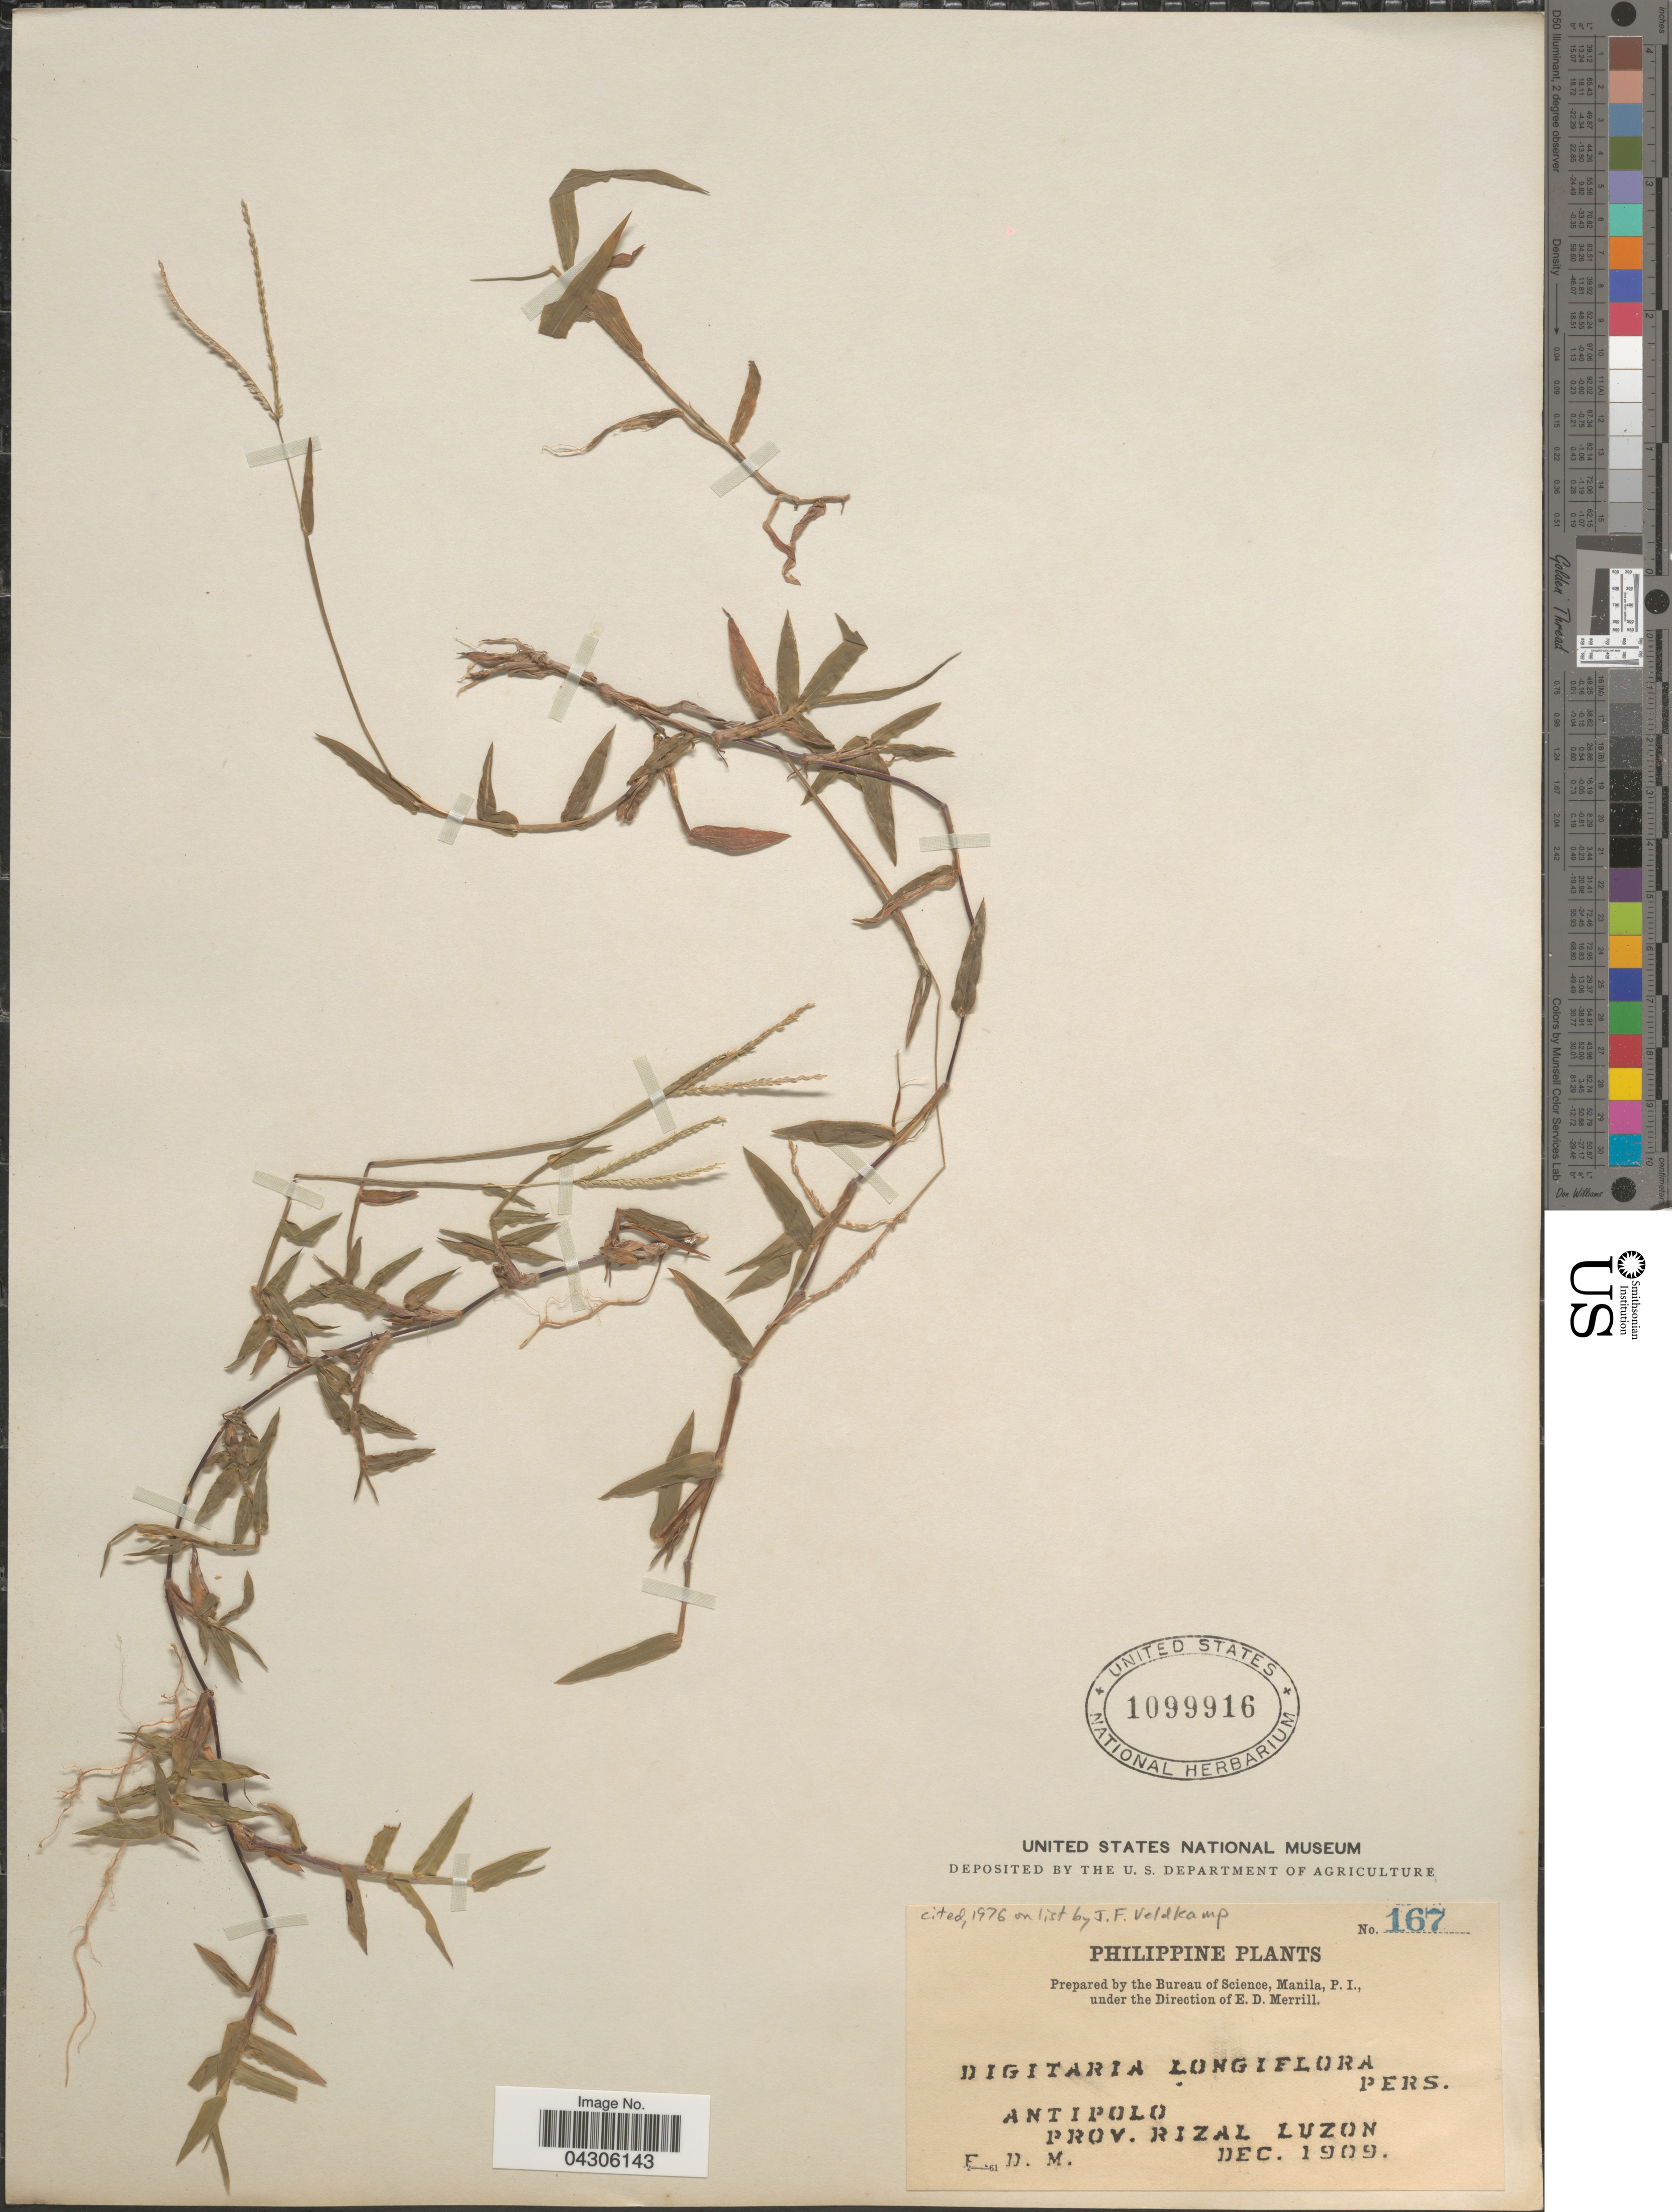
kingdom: Plantae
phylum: Tracheophyta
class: Liliopsida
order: Poales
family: Poaceae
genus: Digitaria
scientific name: Digitaria longiflora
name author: (Retz.) Pers.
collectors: E. D. Merrill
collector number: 167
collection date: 1909-12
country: Philippines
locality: Antipolo. Prov. Rizal Luzon.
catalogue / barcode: US 1099916